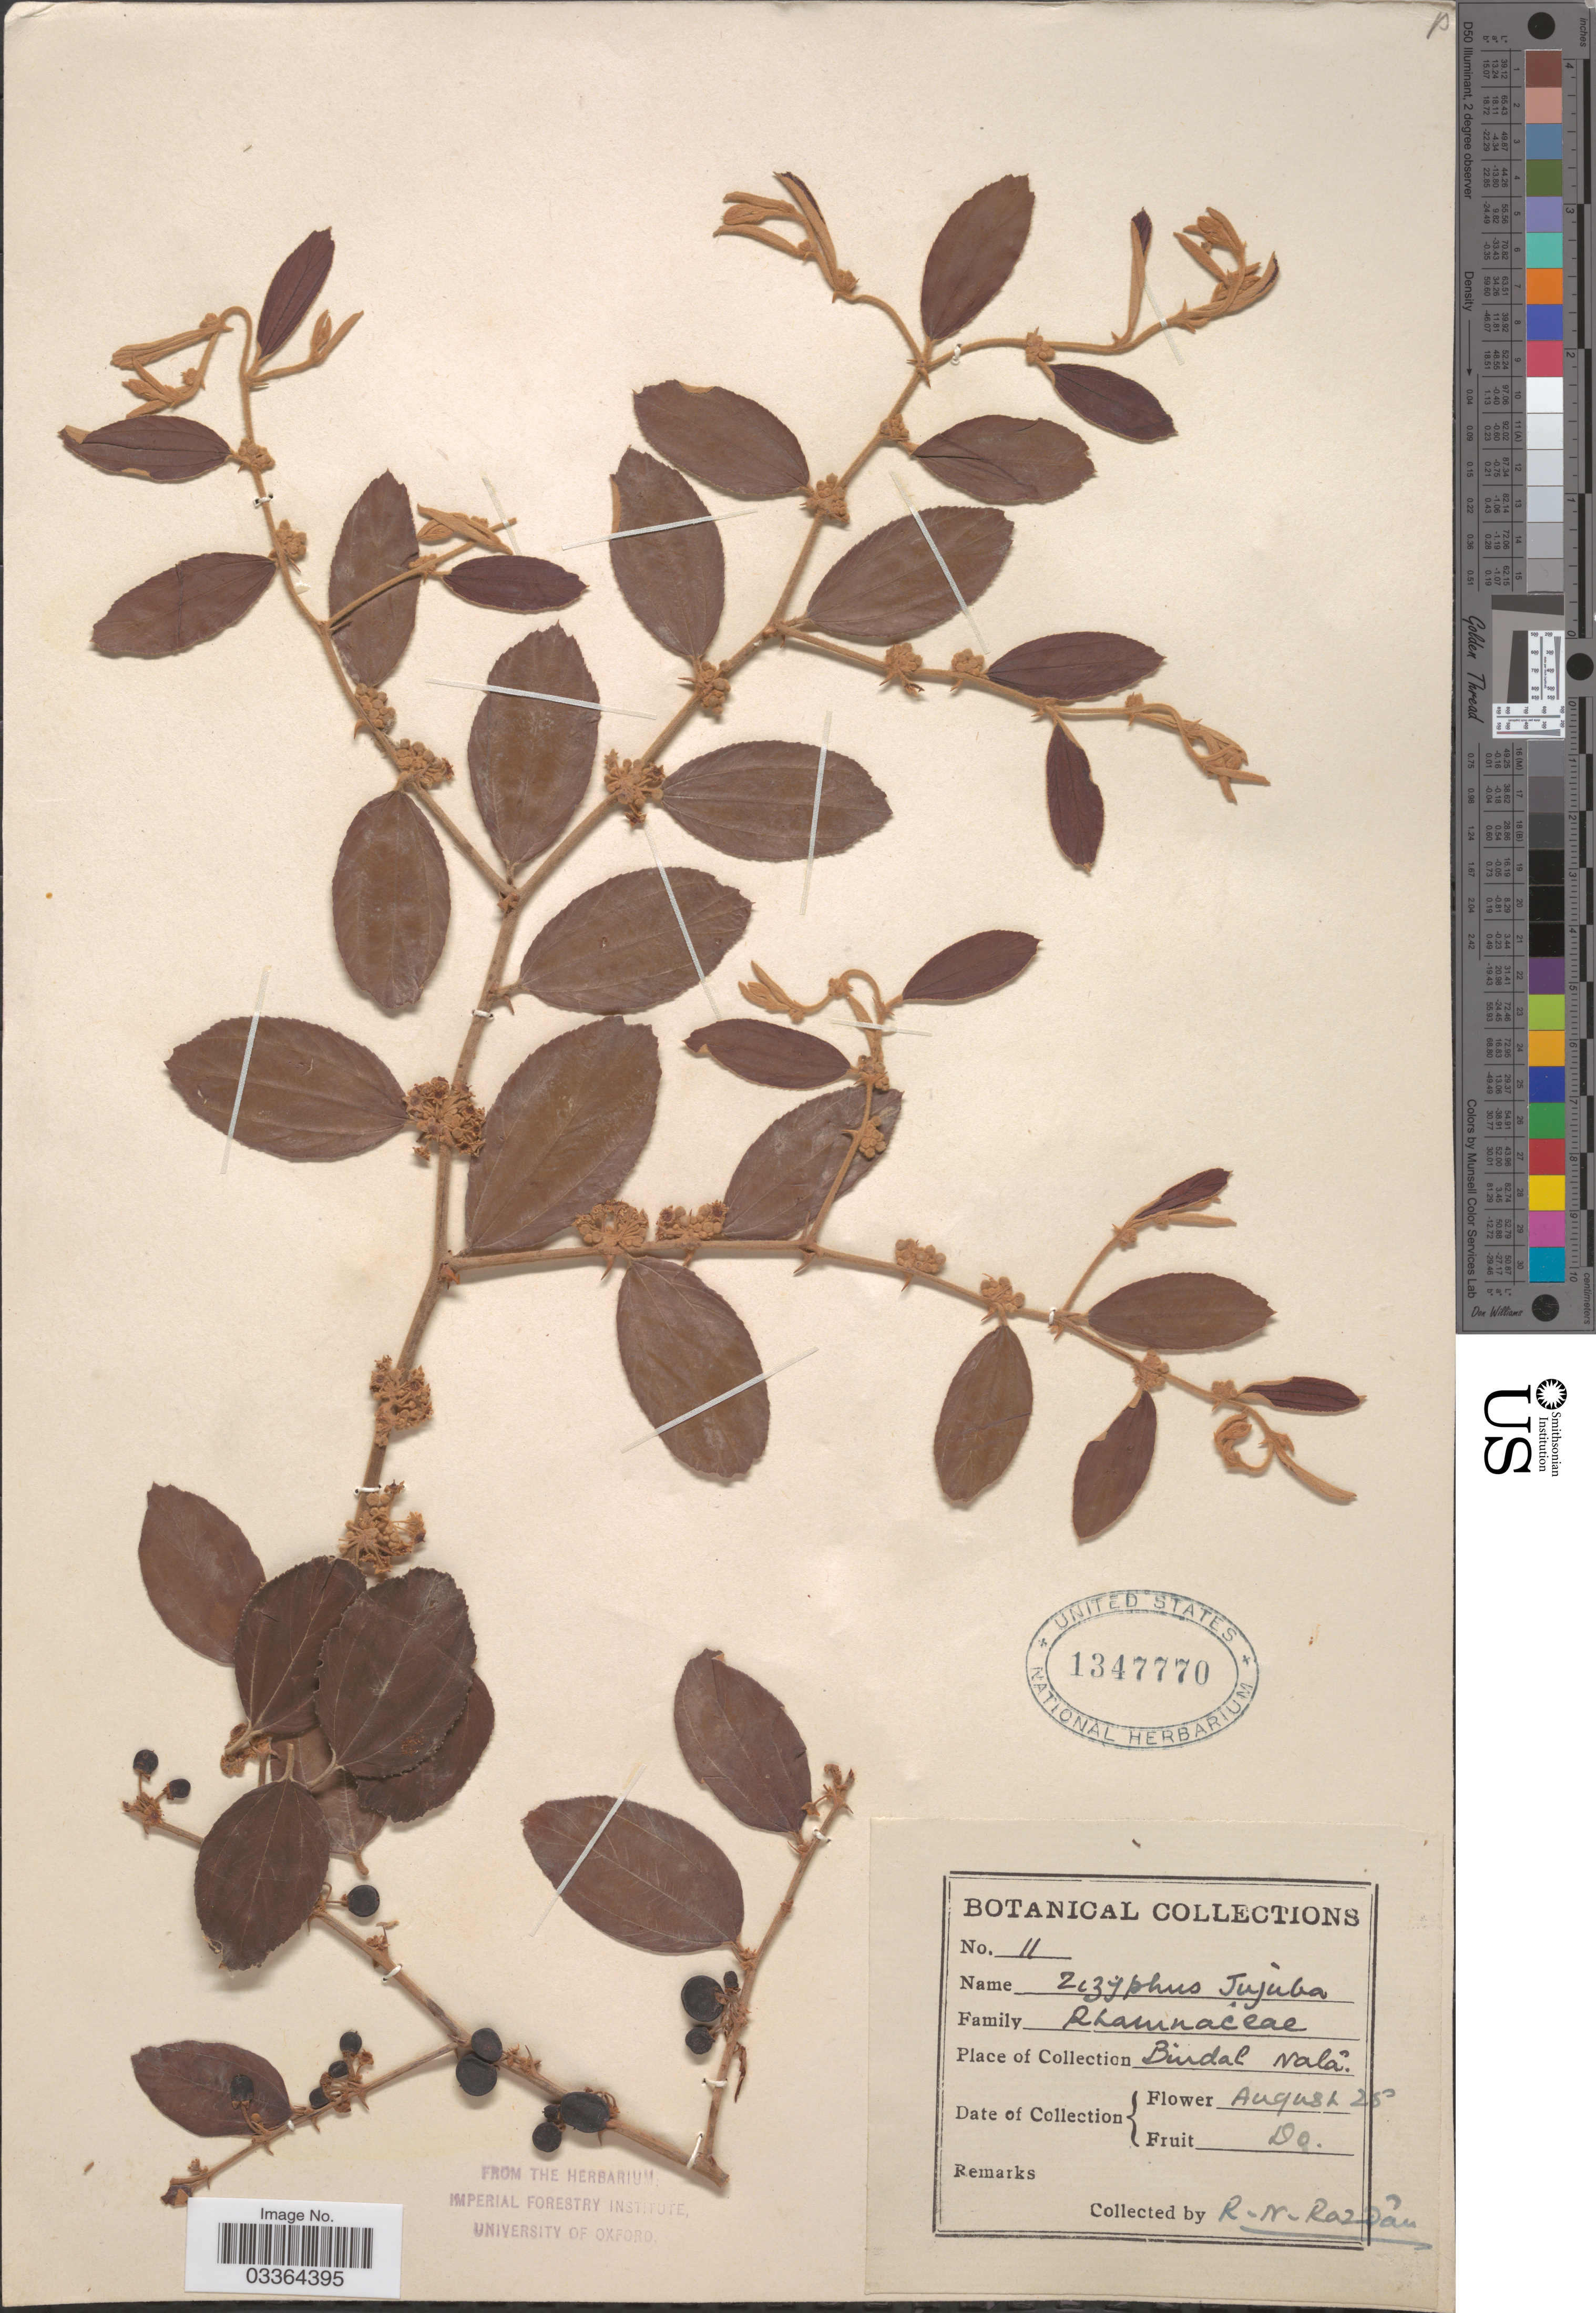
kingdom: Plantae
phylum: Tracheophyta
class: Magnoliopsida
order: Rosales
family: Rhamnaceae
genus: Ziziphus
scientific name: Ziziphus mauritiana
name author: Lam.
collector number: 11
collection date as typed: Transcribed d/m/y: /8/28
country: India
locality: Bindal Nala.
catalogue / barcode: US 1347770